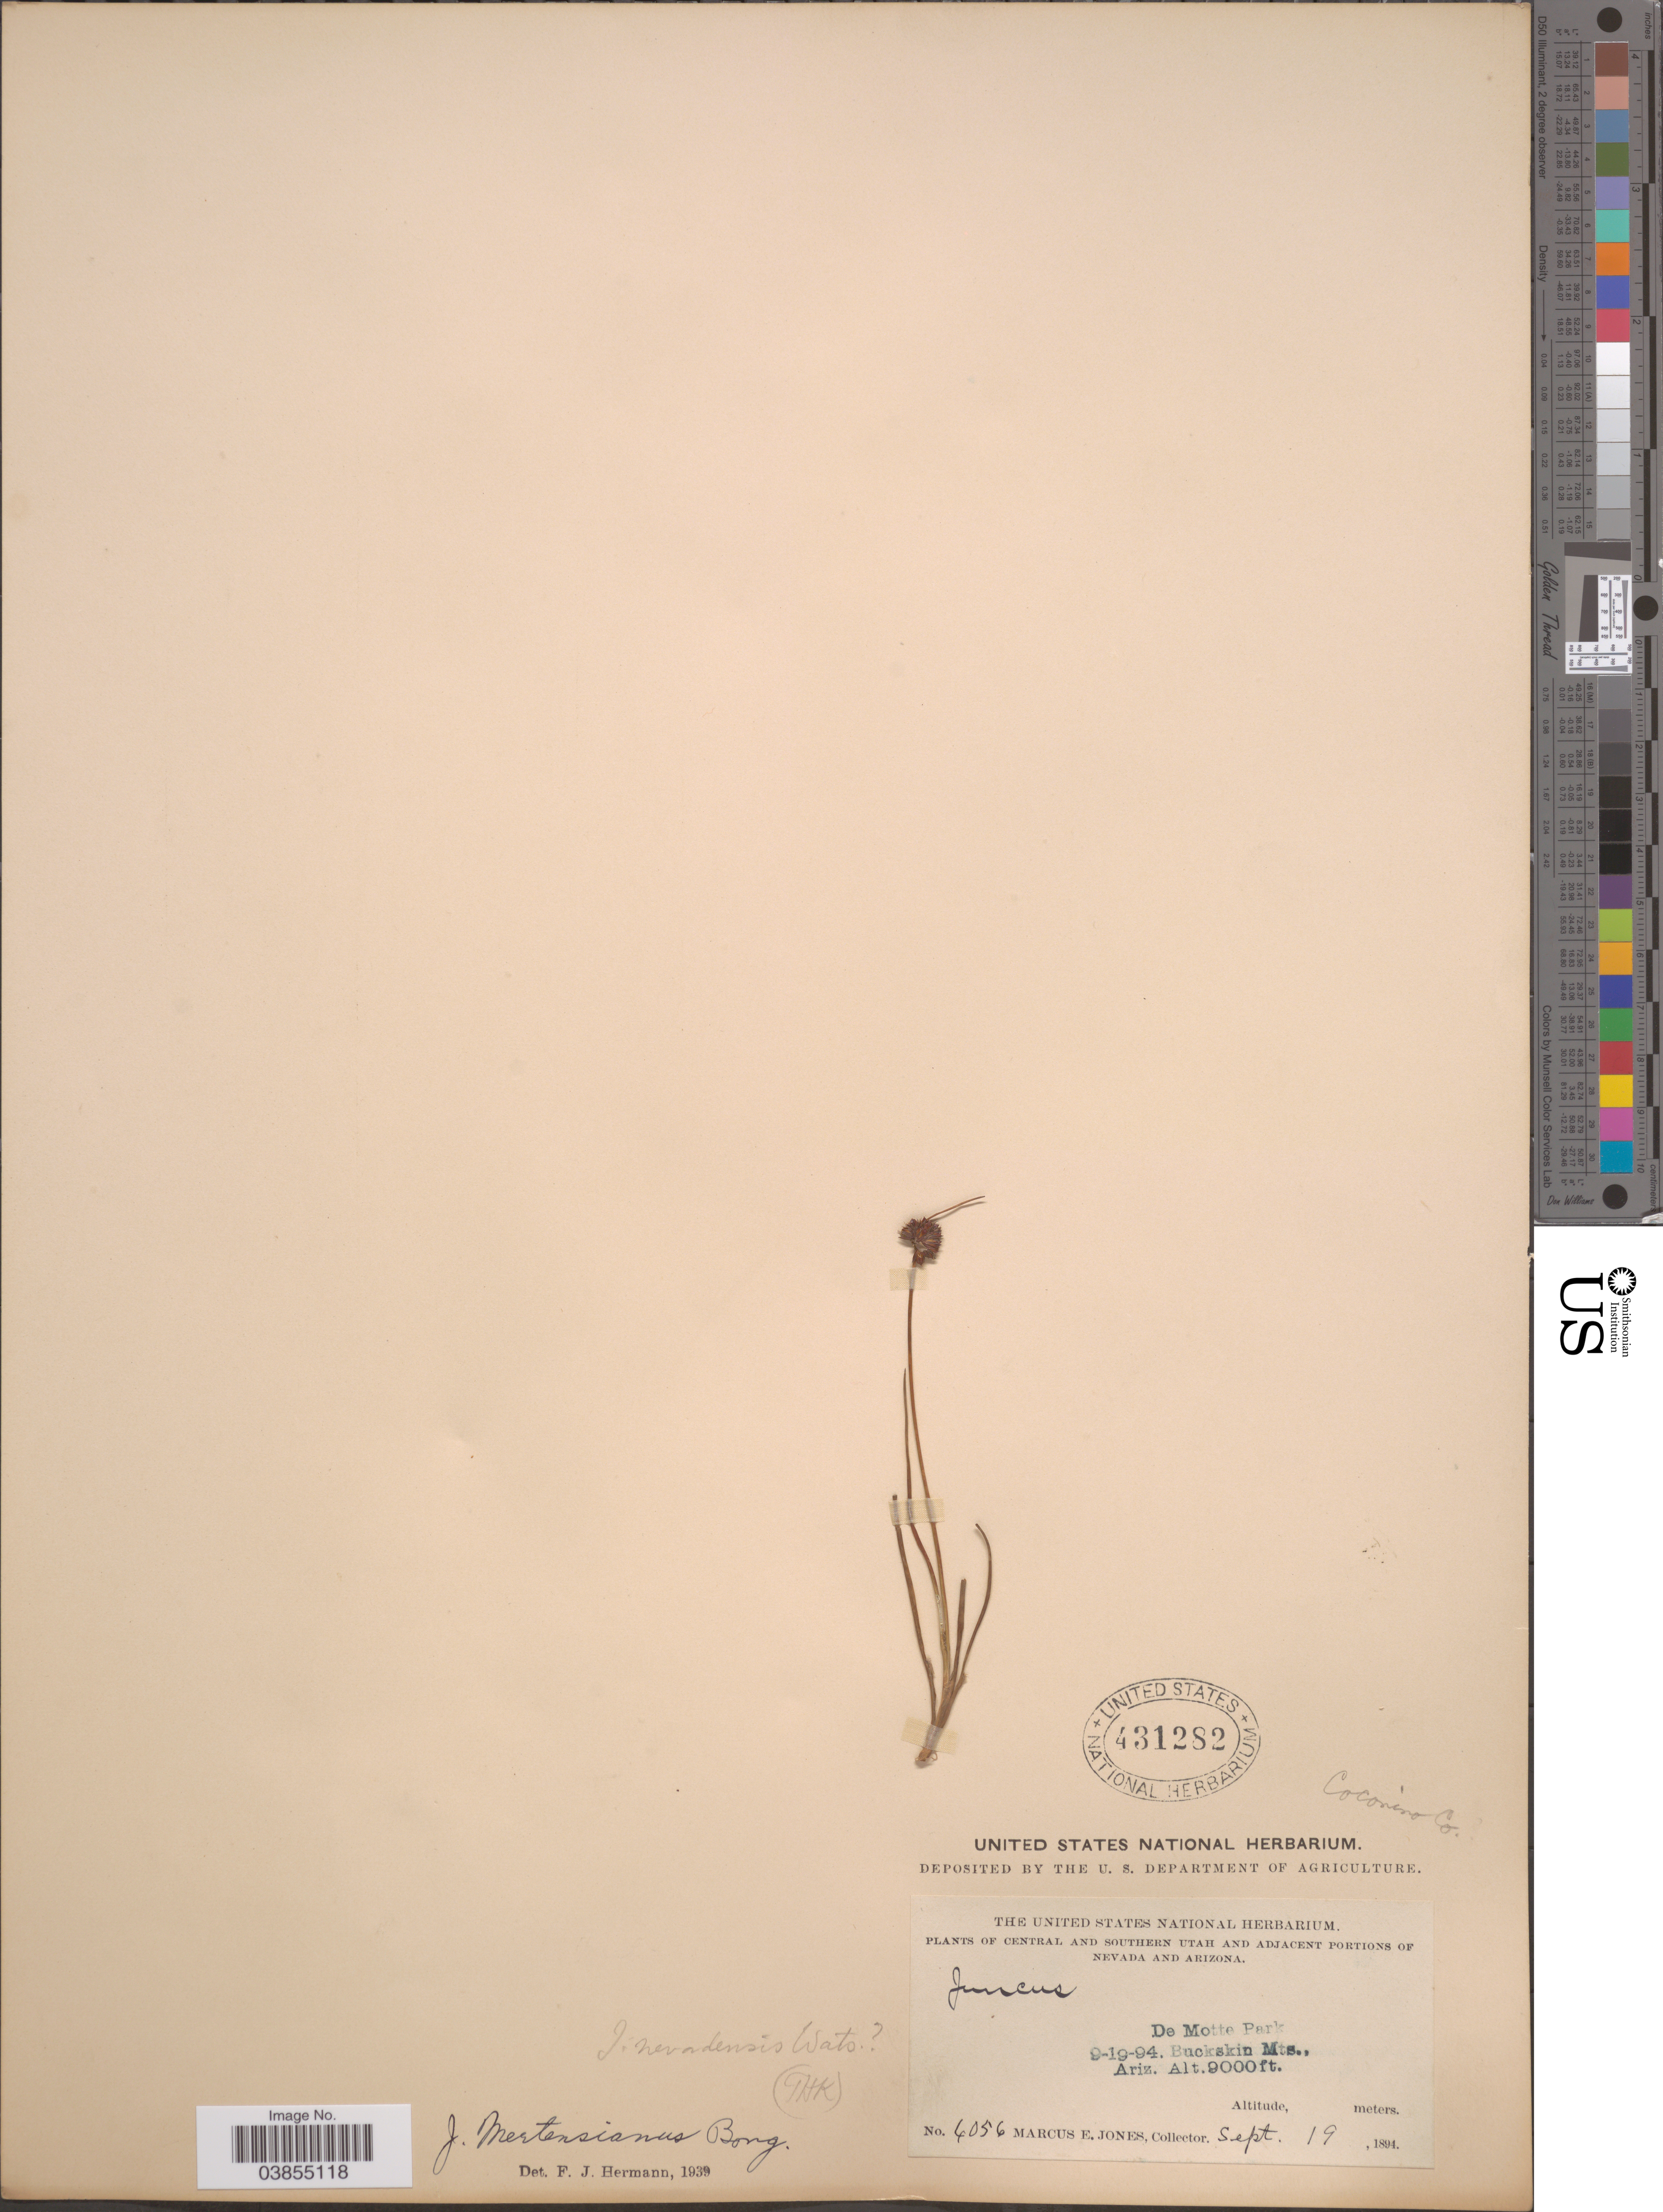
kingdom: Plantae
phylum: Tracheophyta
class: Liliopsida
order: Poales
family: Juncaceae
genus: Juncus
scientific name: Juncus mertensianus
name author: Bong.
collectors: M. E. Jones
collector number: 6056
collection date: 1894-09-19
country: United States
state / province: Arizona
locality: De Motte Park, Buckskin Mts. Coconino Co.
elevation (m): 2743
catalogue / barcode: US 431282